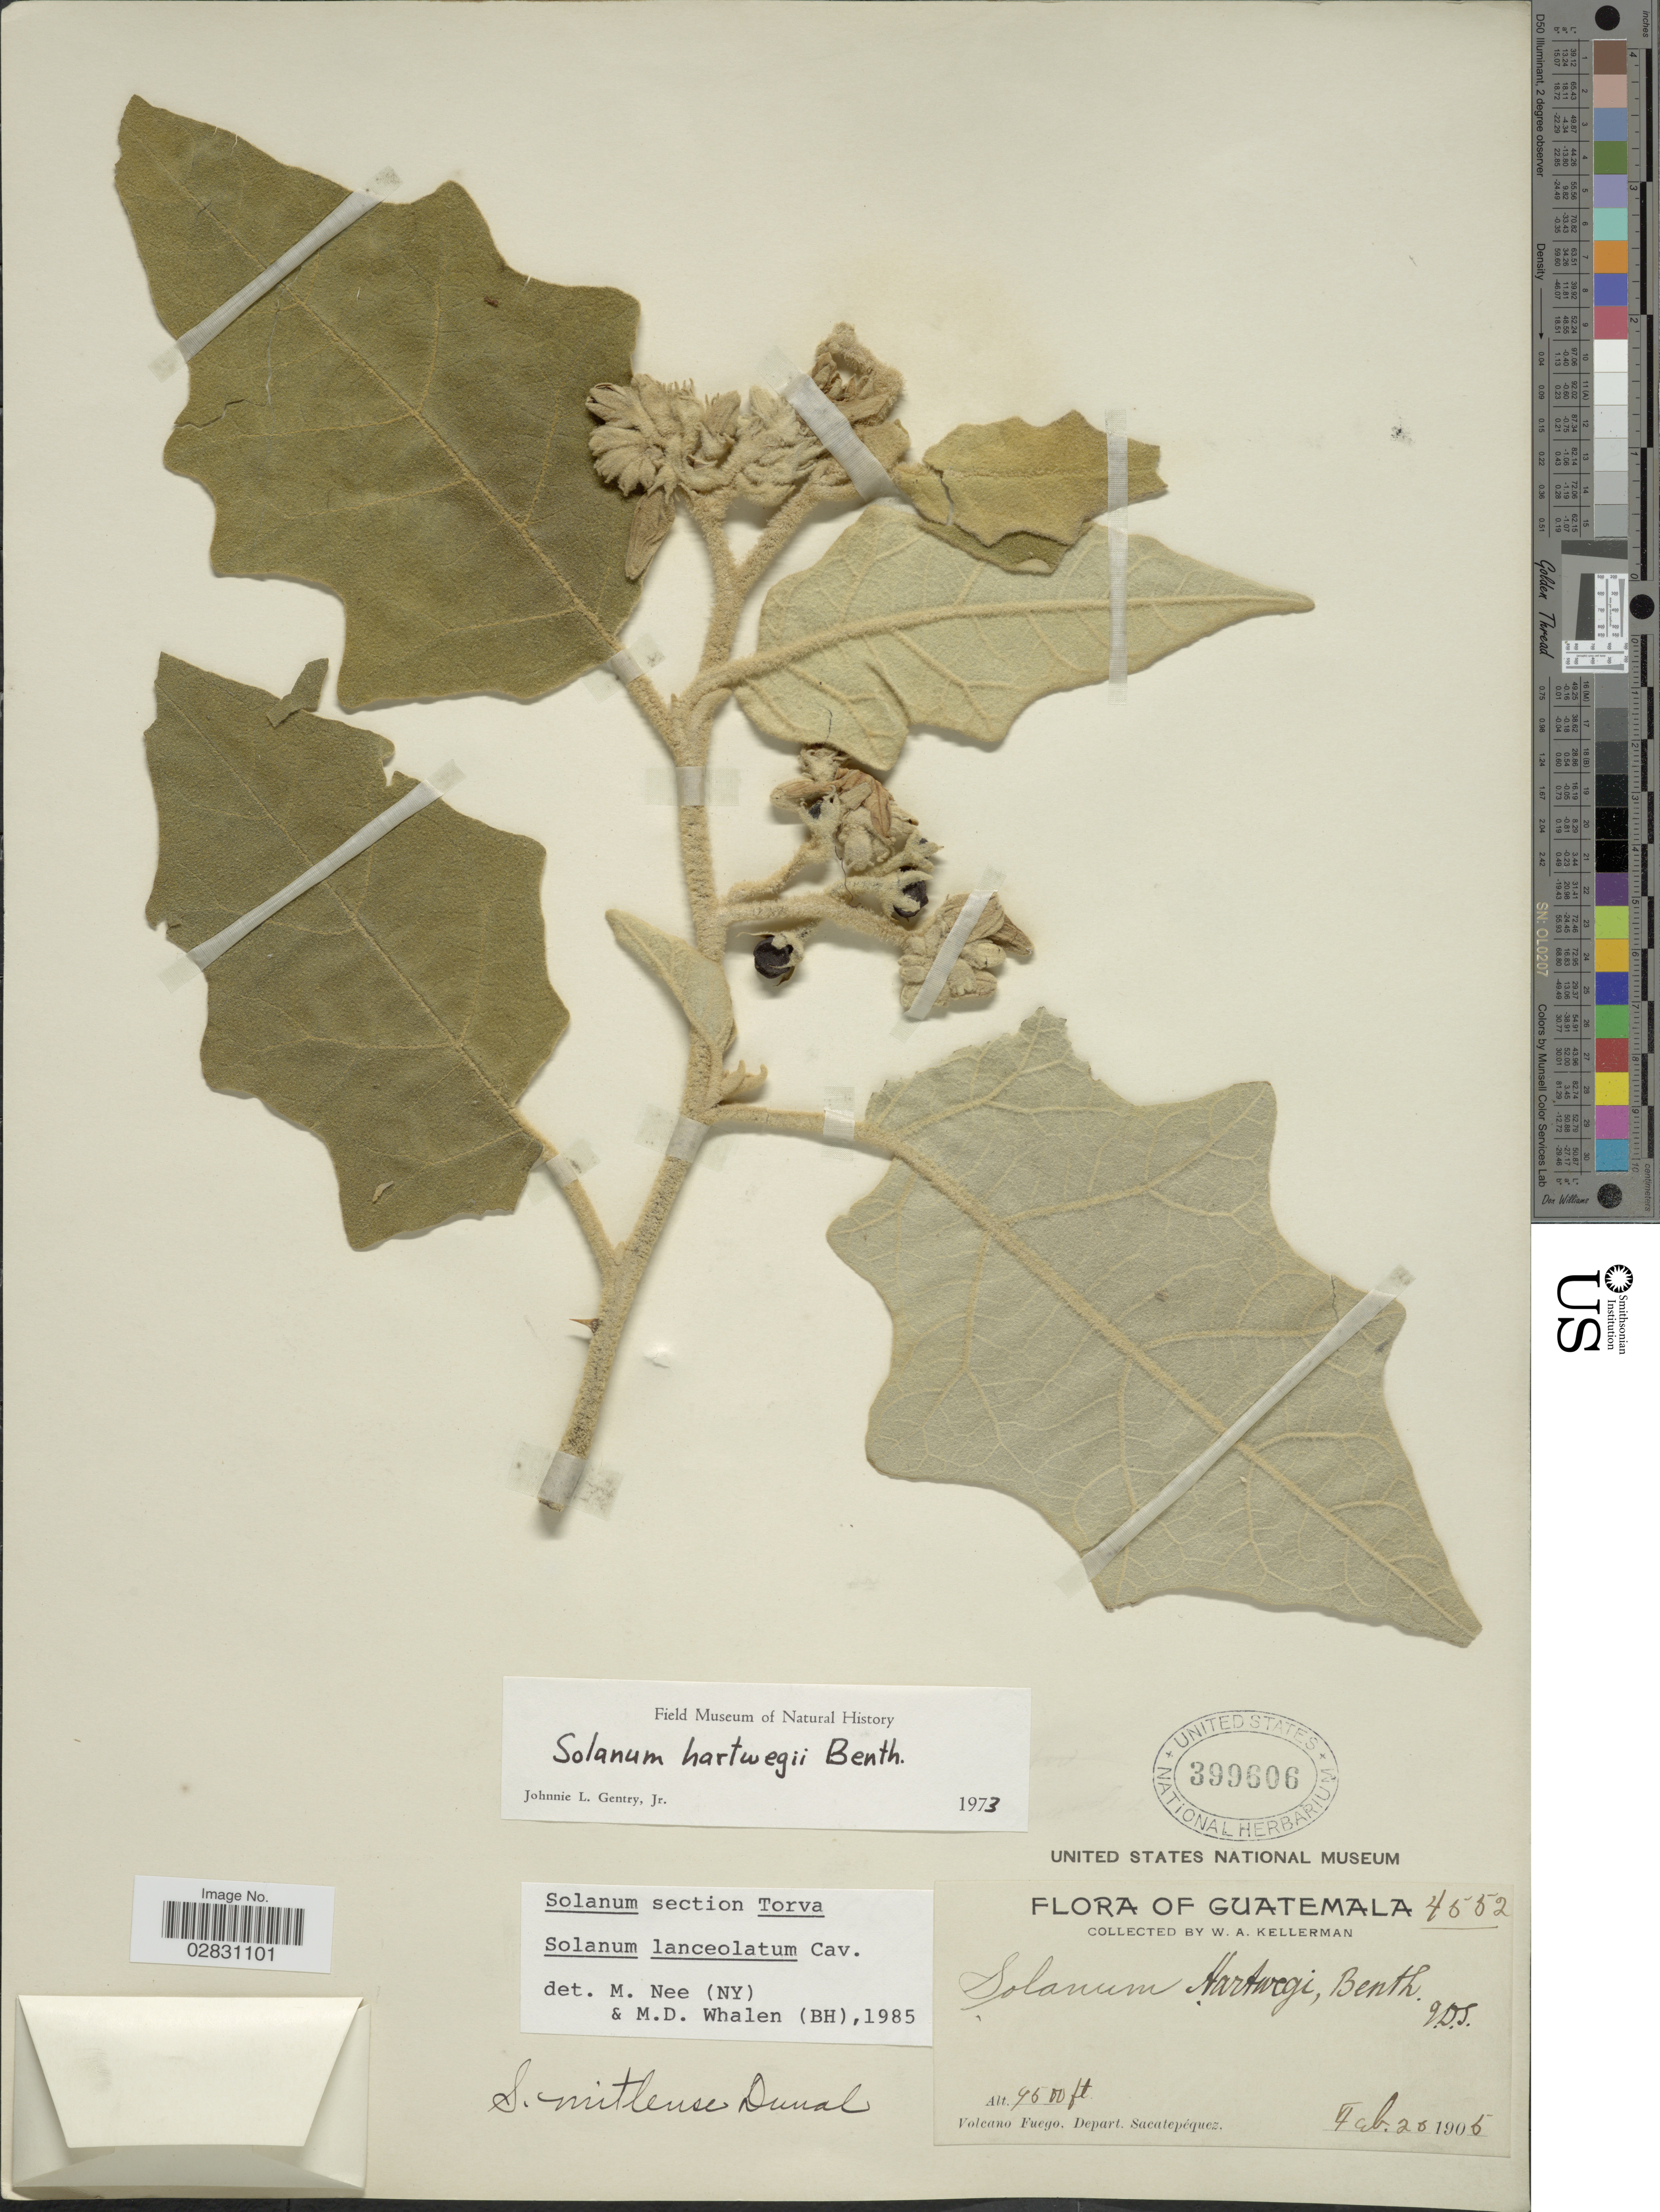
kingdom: Plantae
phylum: Tracheophyta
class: Magnoliopsida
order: Solanales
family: Solanaceae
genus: Solanum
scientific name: Solanum lanceolatum Berthault, nom. illeg.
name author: Berthault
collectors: W. Kellerman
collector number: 4552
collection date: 1905-02-25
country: Guatemala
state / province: Sacatepéquez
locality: Volcano Fuego, Depart. Sacatepéquez.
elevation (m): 1372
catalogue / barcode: US 399606